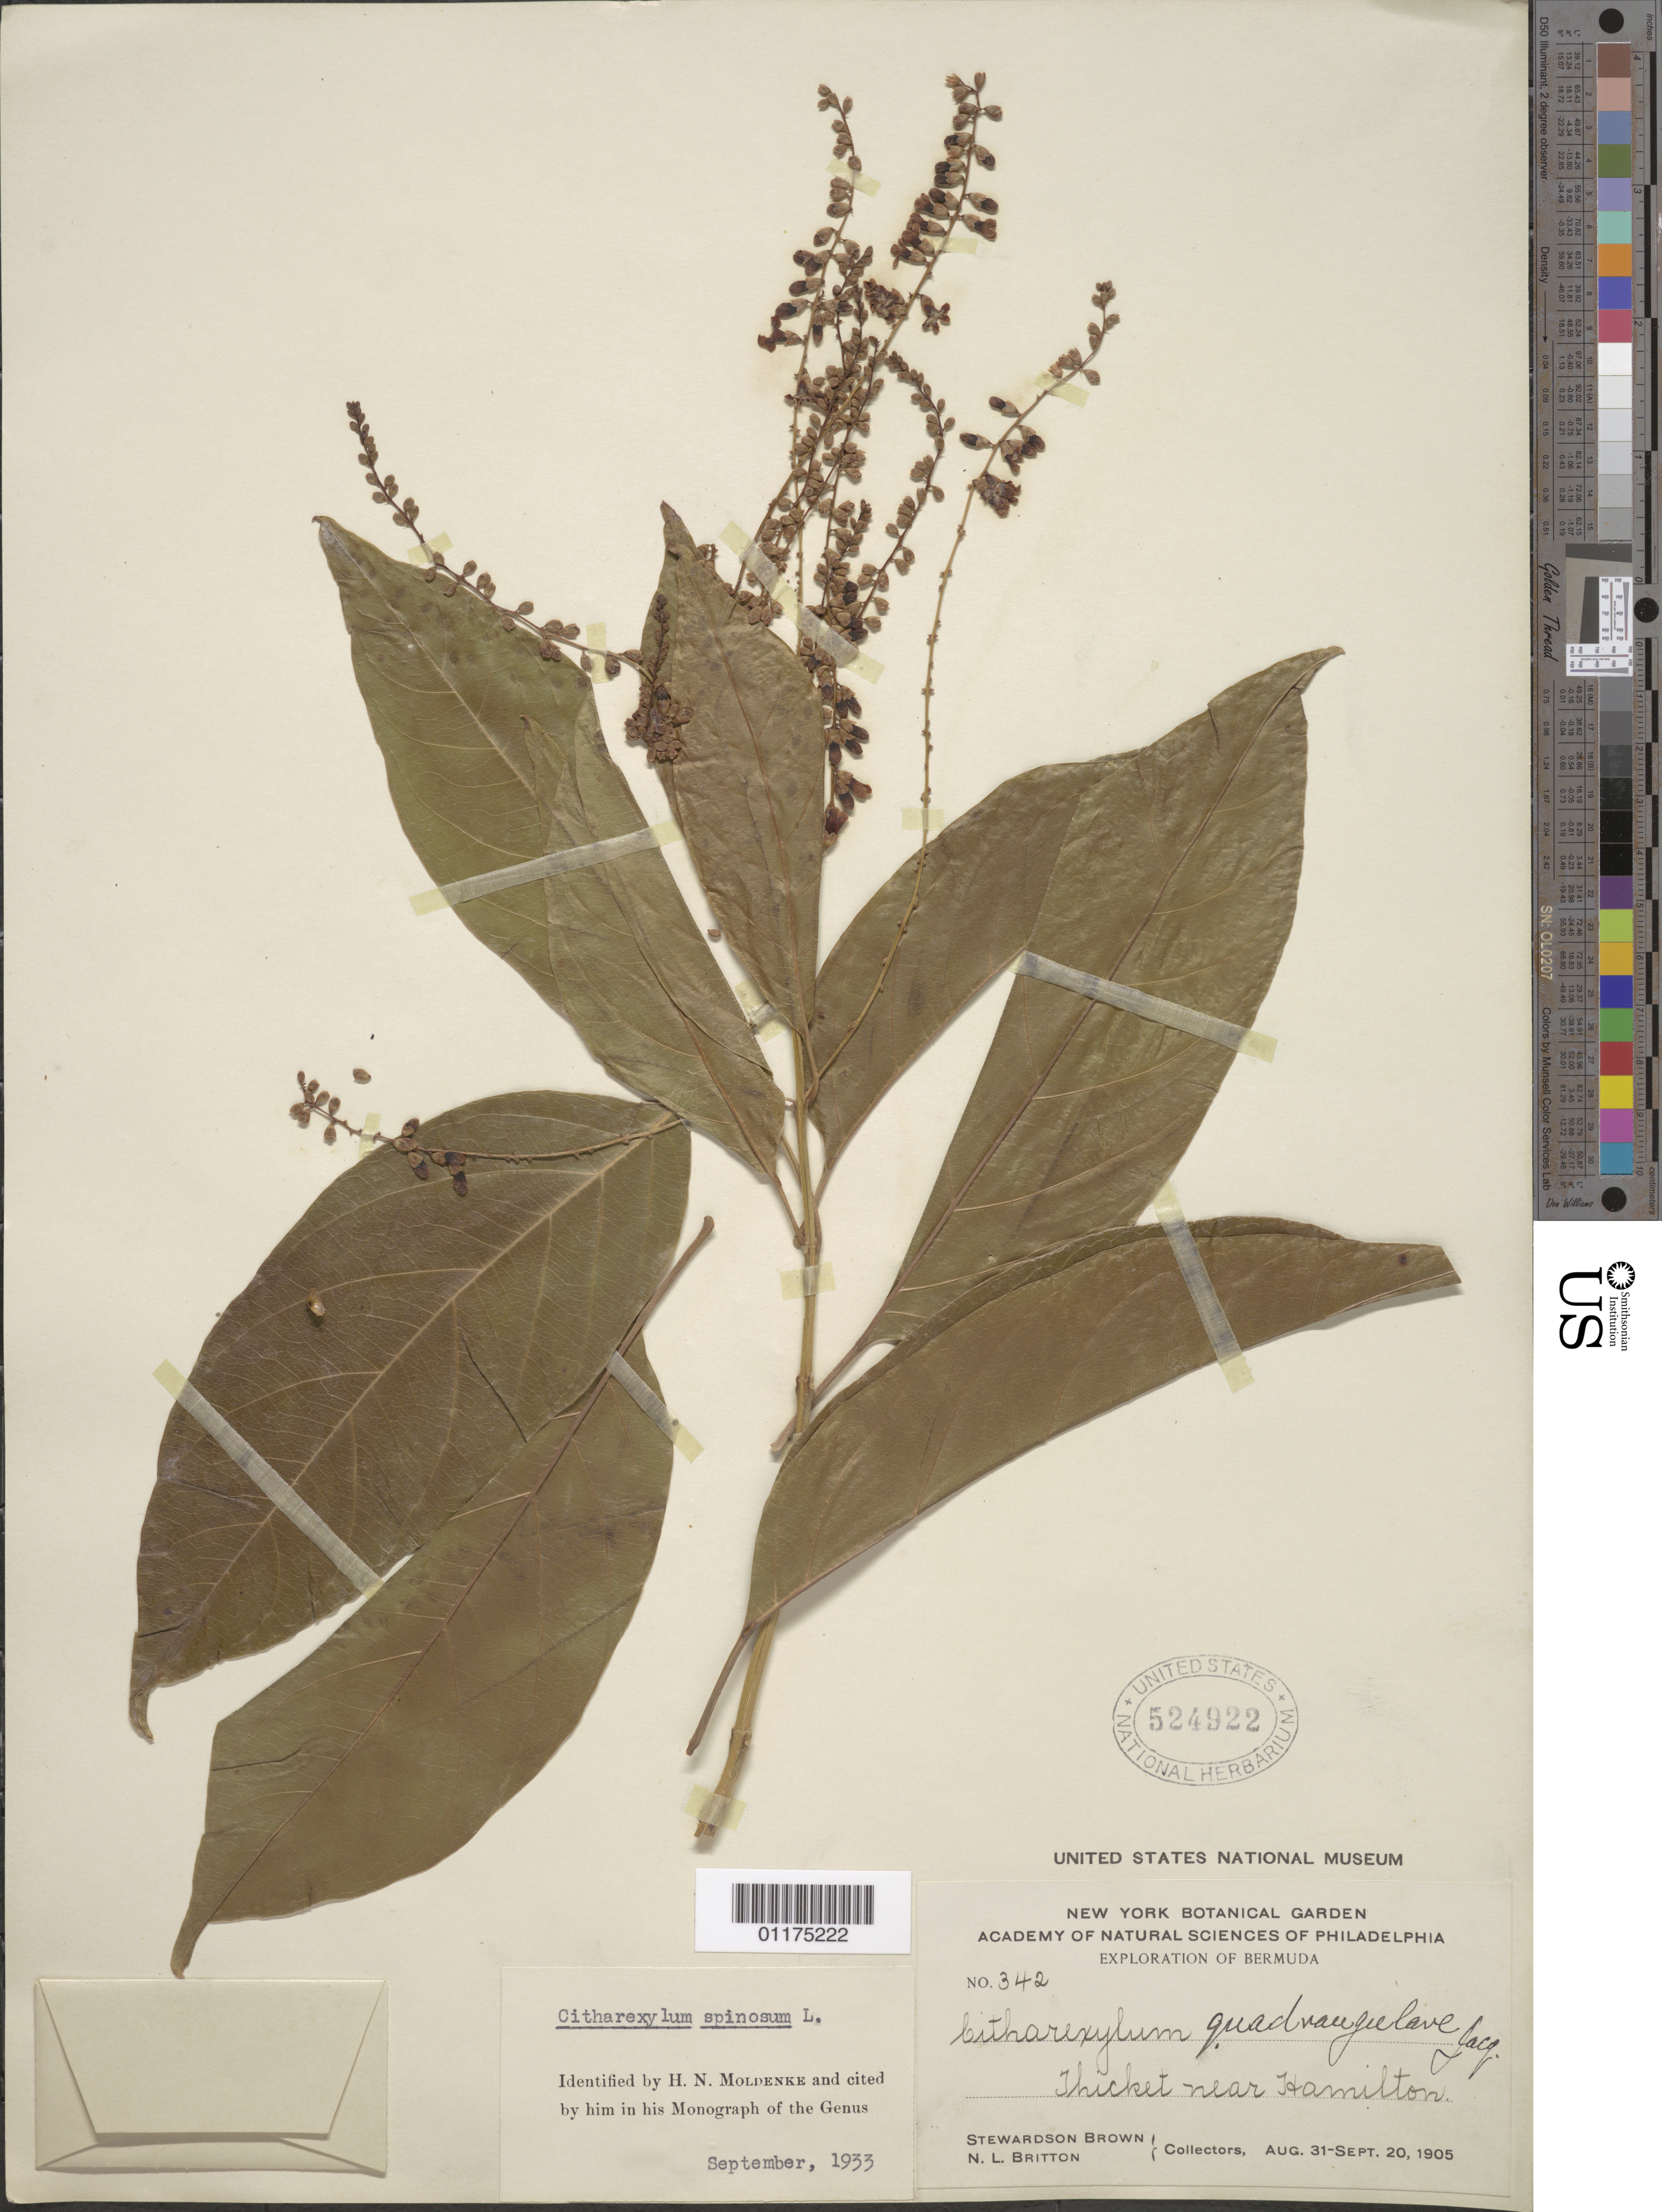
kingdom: Plantae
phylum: Tracheophyta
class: Magnoliopsida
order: Lamiales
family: Verbenaceae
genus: Citharexylum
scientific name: Citharexylum spinosum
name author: L.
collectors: S. Brown & N. Britton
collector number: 342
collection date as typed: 31 Aug 1905 to 20 Sep 1905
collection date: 1905-08-31/1905-09-20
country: Bermuda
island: Bermuda I.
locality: Thicket near Hamilton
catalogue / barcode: US 524922